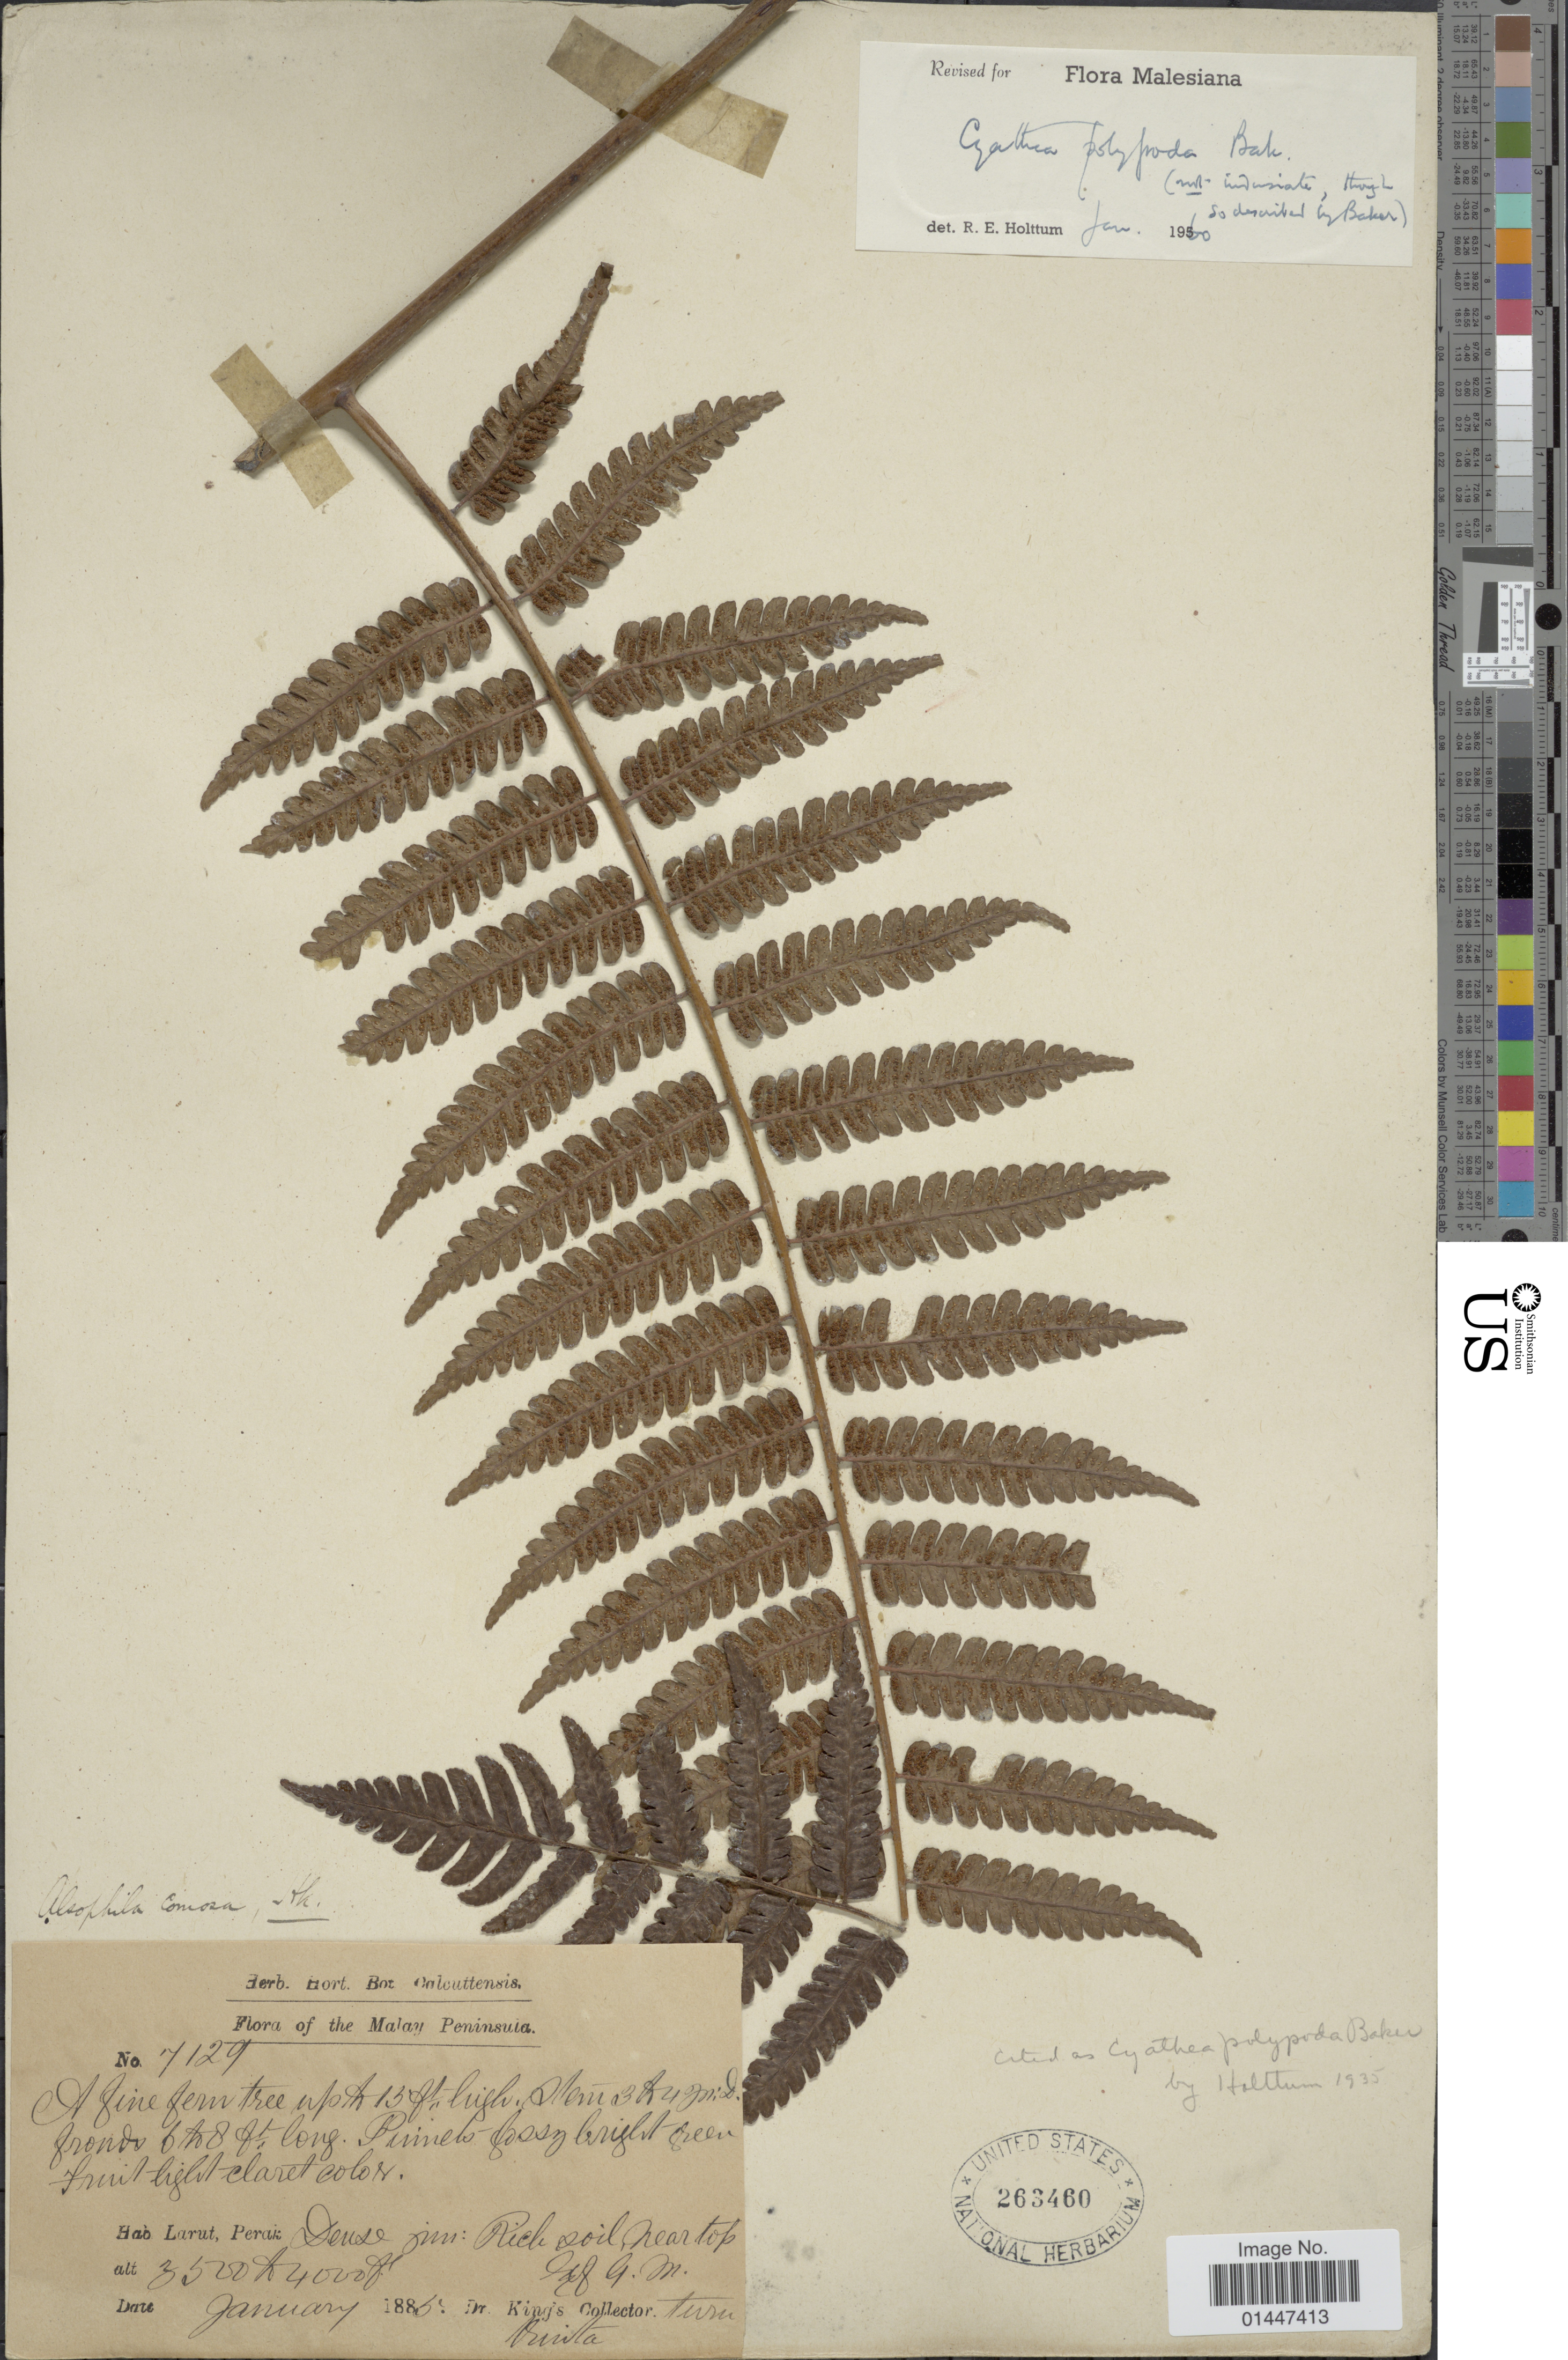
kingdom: Plantae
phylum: Tracheophyta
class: Polypodiopsida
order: Cyatheales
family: Cyatheaceae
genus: Sphaeropteris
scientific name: Sphaeropteris polypoda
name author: (Baker) R.M. Tryon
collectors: Dr. King's collector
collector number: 7129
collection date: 1885-01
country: Malaysia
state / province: Perak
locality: Malay Peninsula. Hao Larut, Perak: Dense inn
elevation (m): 1067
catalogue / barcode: US 263460